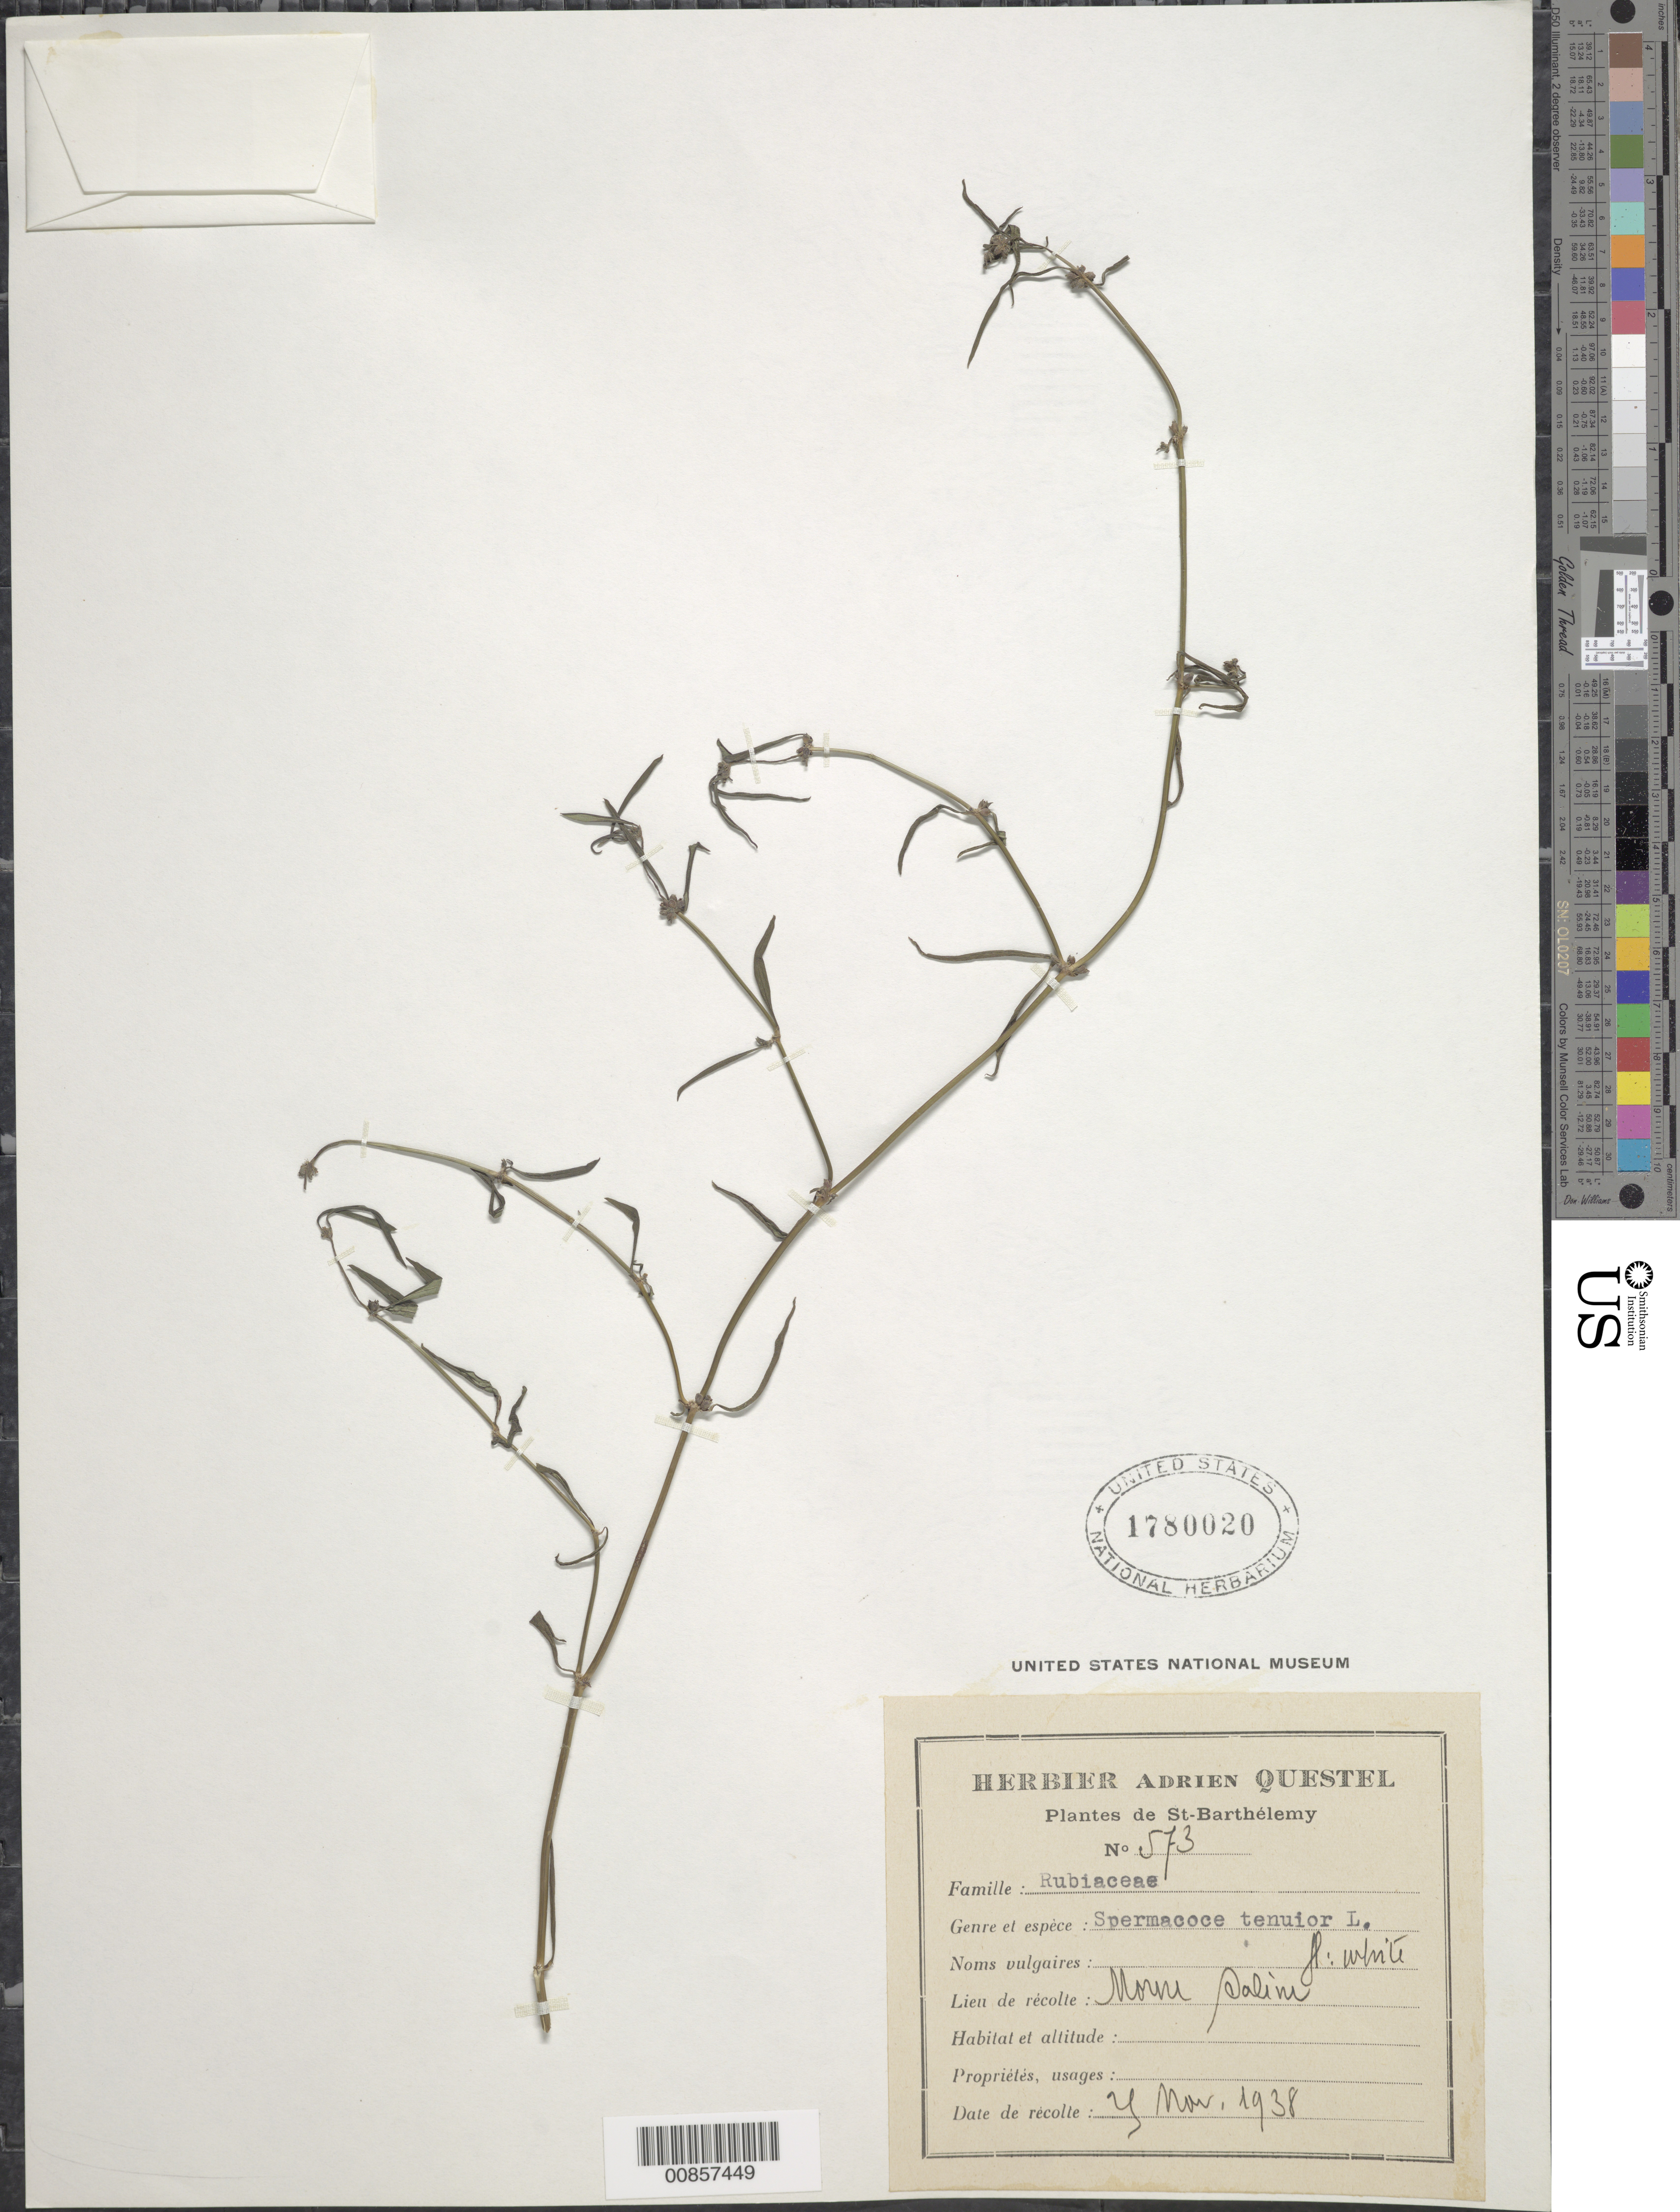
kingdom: Plantae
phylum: Tracheophyta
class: Magnoliopsida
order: Gentianales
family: Rubiaceae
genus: Spermacoce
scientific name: Spermacoce tenuior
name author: L.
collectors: A. Questel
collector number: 573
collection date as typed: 28 Nov 1938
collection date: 1938-11-28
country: Saint Barthélemy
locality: Morne Salim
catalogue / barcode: US 1780020